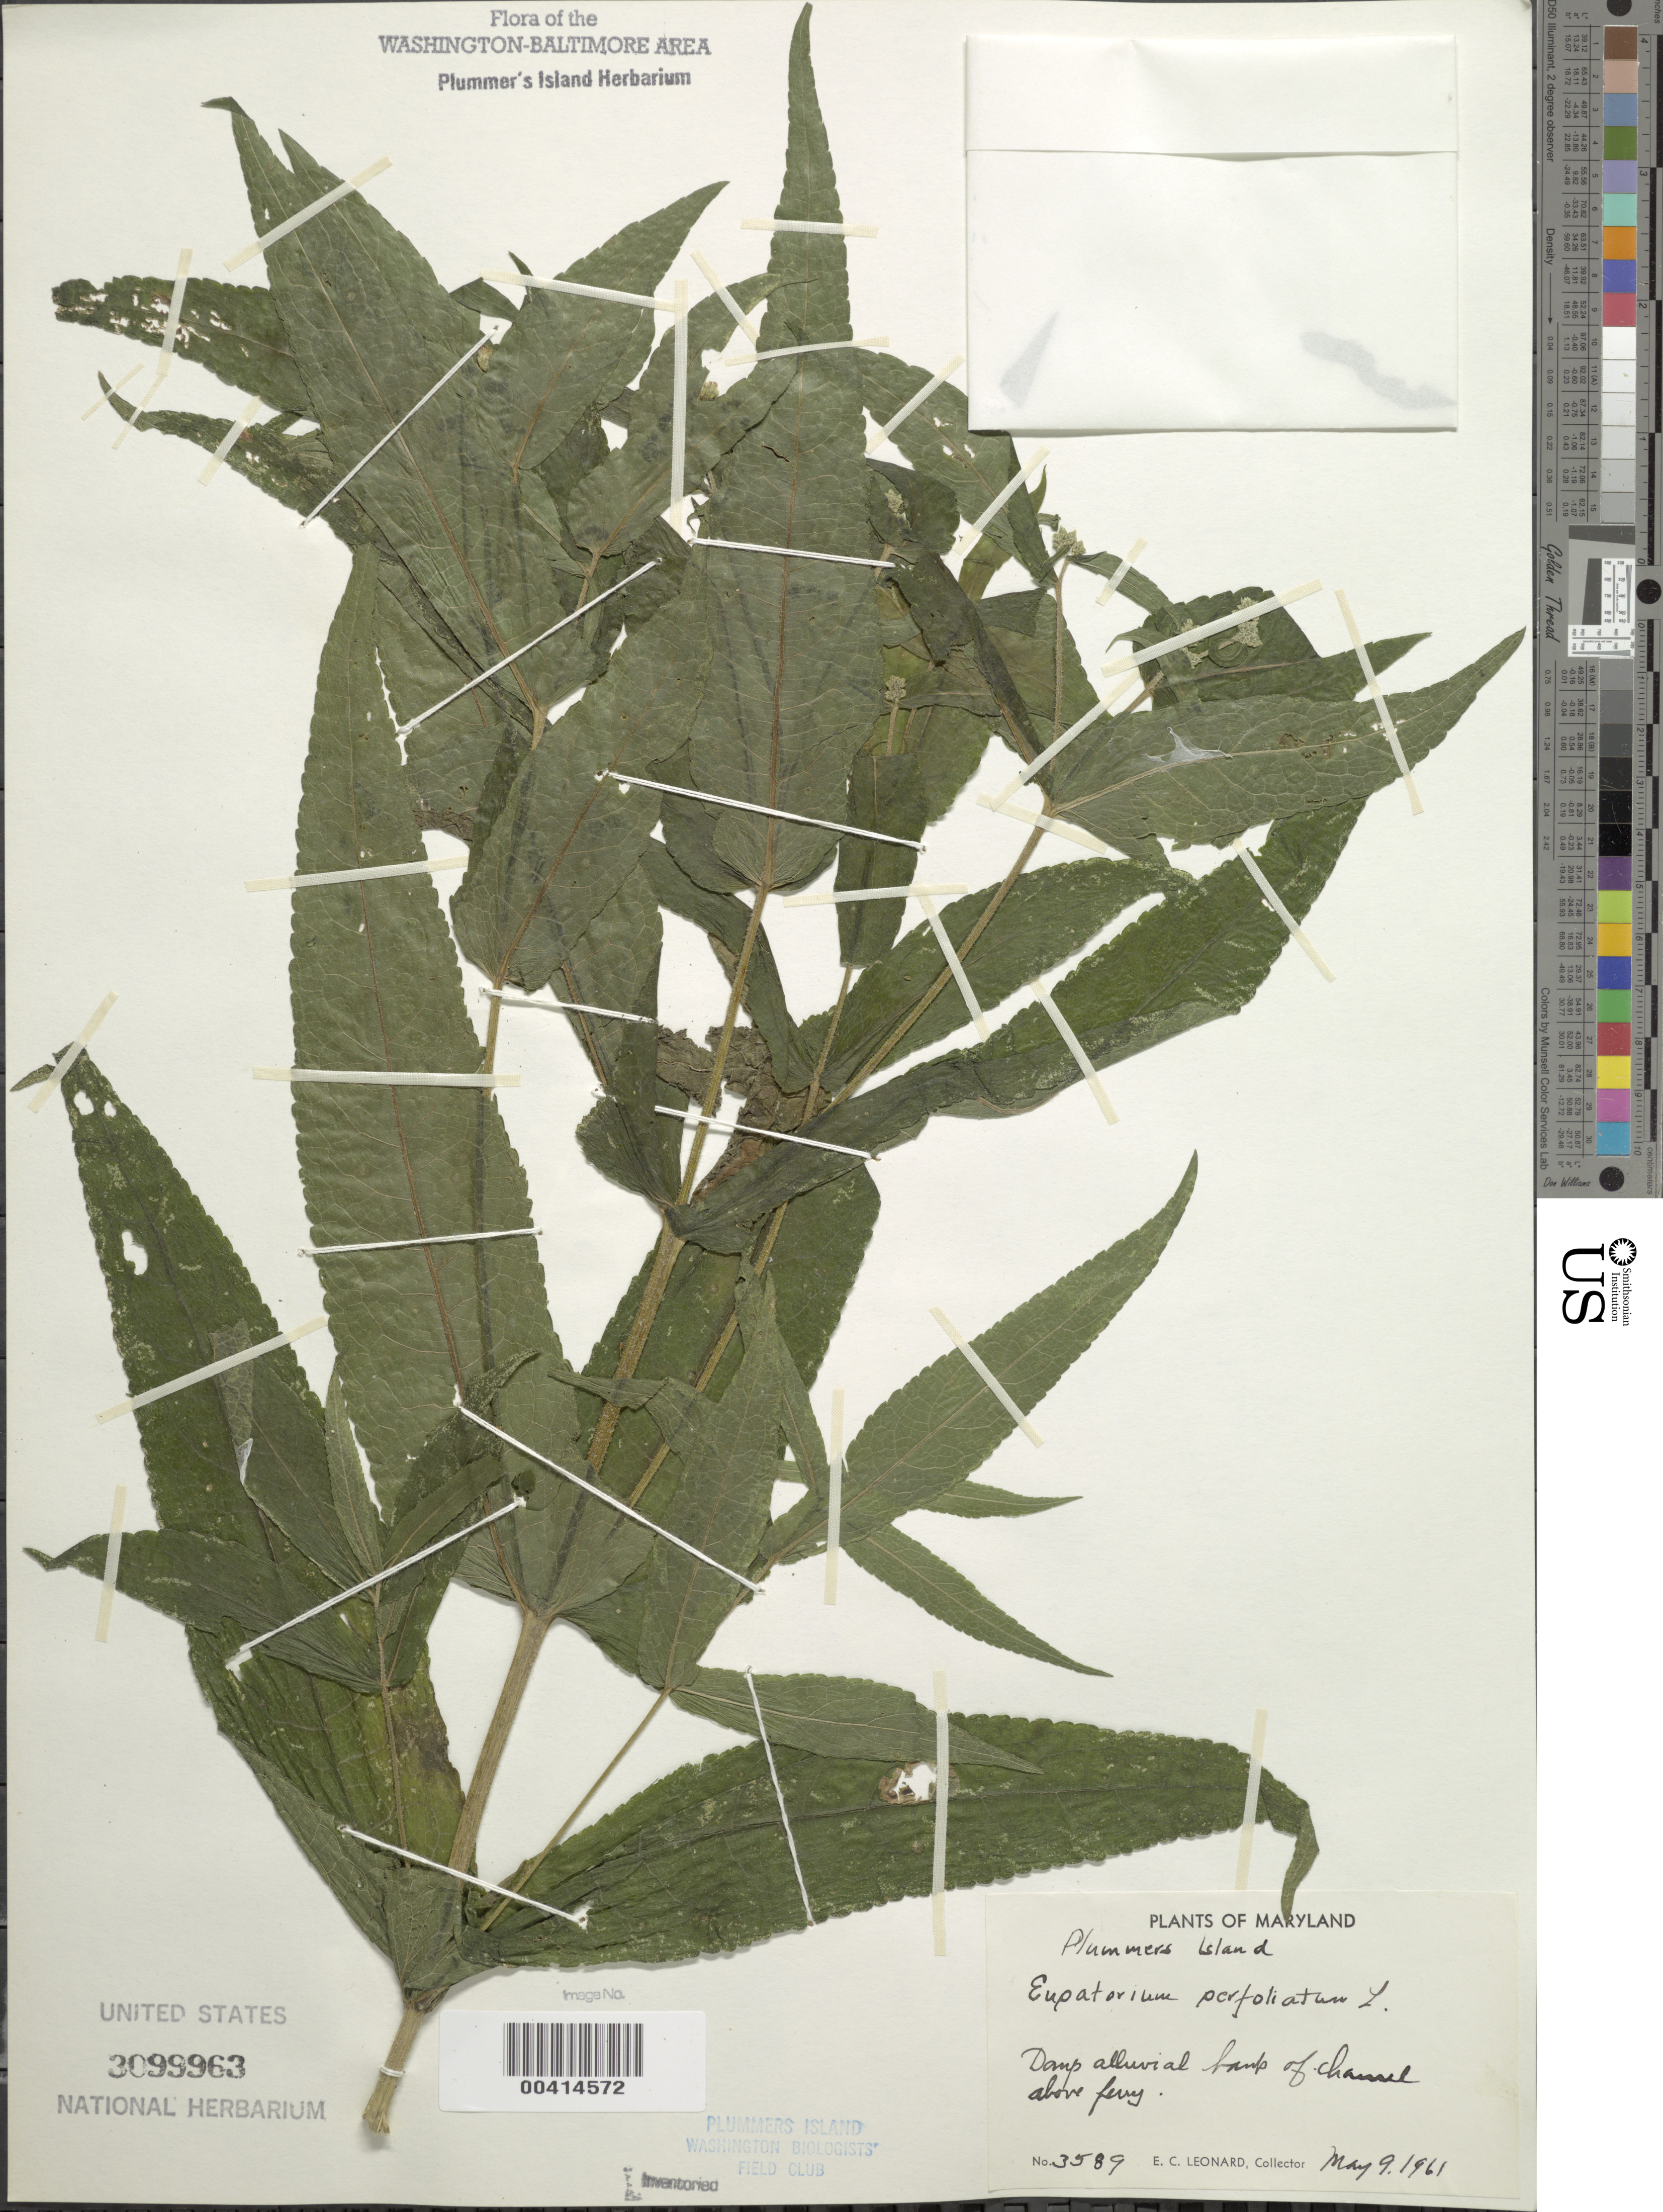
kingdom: Plantae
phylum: Tracheophyta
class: Magnoliopsida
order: Asterales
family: Asteraceae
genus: Eupatorium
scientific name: Eupatorium perfoliatum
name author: L.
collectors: E. C. Leonard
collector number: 3589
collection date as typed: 09 May 1961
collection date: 1961-05-09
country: United States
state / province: Maryland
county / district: Montgomery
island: Plummers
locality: Plummer's Island; bank of channel above Ferry C. & O. Canal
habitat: Damp alluvial bank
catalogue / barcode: US 3099963